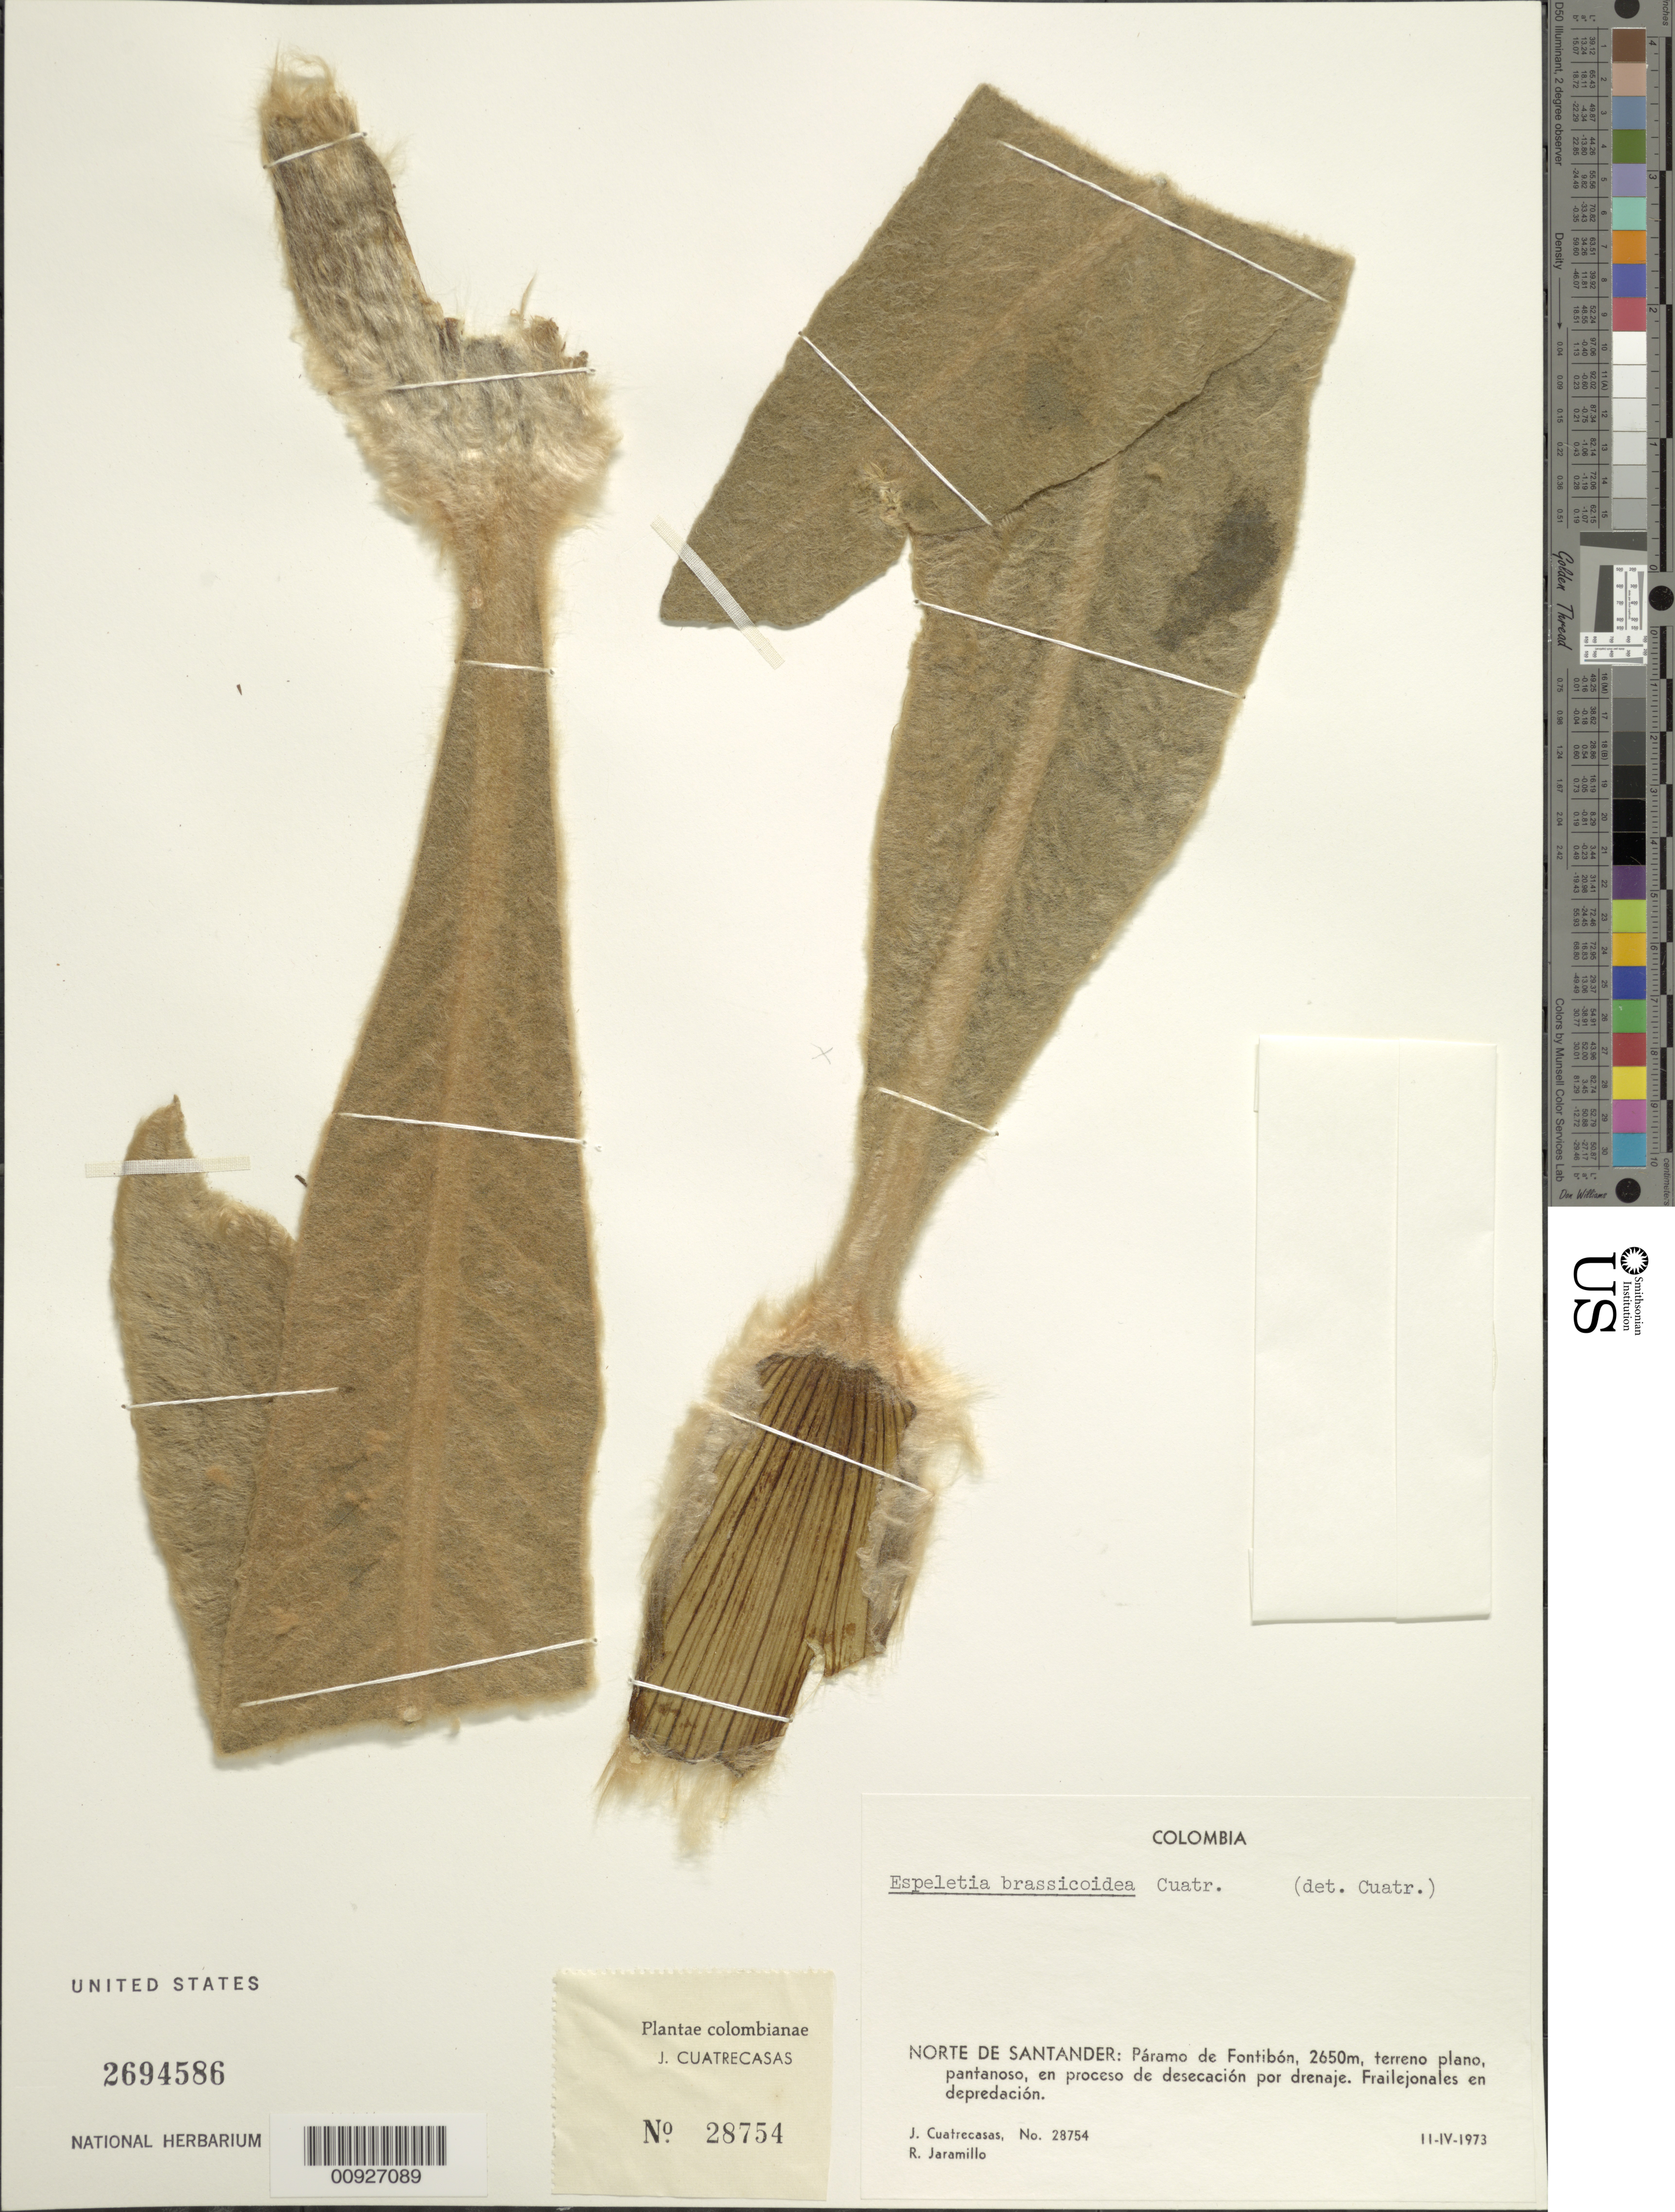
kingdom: Plantae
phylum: Tracheophyta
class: Magnoliopsida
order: Asterales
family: Asteraceae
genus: Espeletia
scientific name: Espeletia brassicoidea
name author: Cuatrec.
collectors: J. Cuatrecasas & R. Jaramillo M.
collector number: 28754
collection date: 1973-04-11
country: Colombia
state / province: Norte de Santander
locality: Páramo de Fontibón.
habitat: Terreno plano, pantanoso, en proceso de desecación por drenaje. Frailejonales en depredación.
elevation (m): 2650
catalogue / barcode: US 2694586